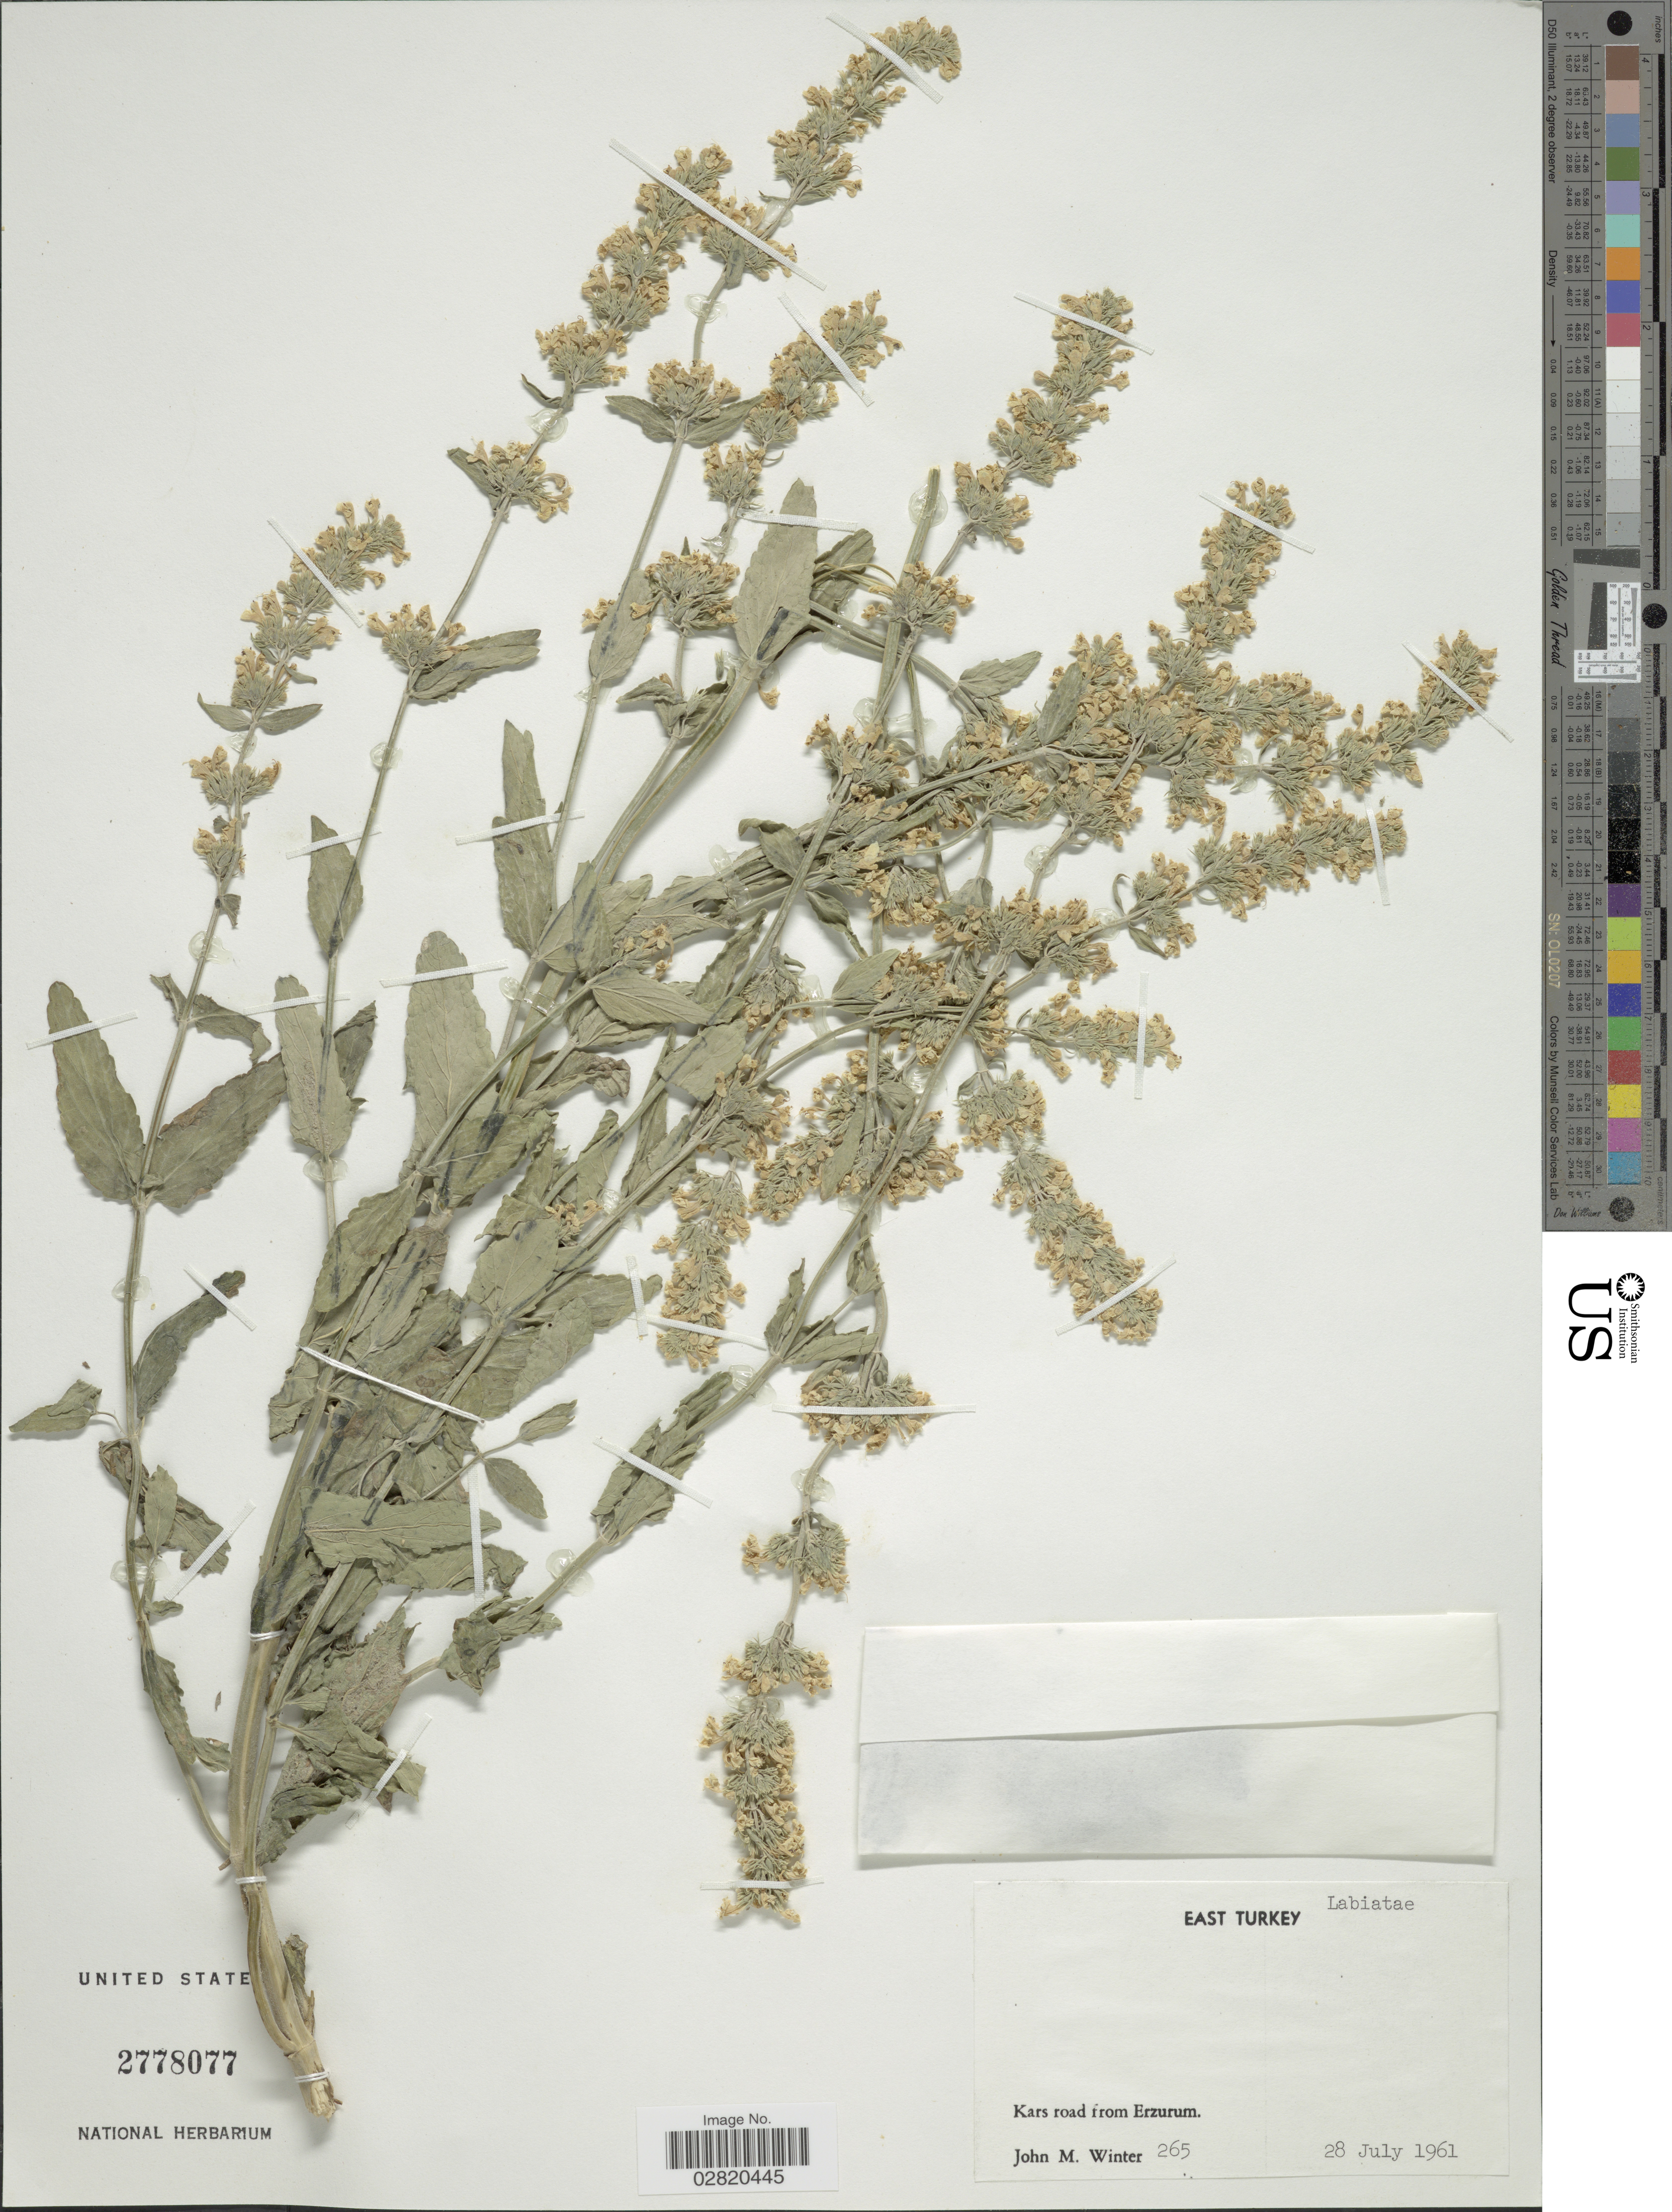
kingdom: Plantae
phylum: Tracheophyta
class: Magnoliopsida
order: Lamiales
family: Lamiaceae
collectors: J. M. Winter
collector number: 265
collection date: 1961-07-28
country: Turkey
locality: East Turkey. Kars road from Erzurum.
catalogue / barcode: US 2778077